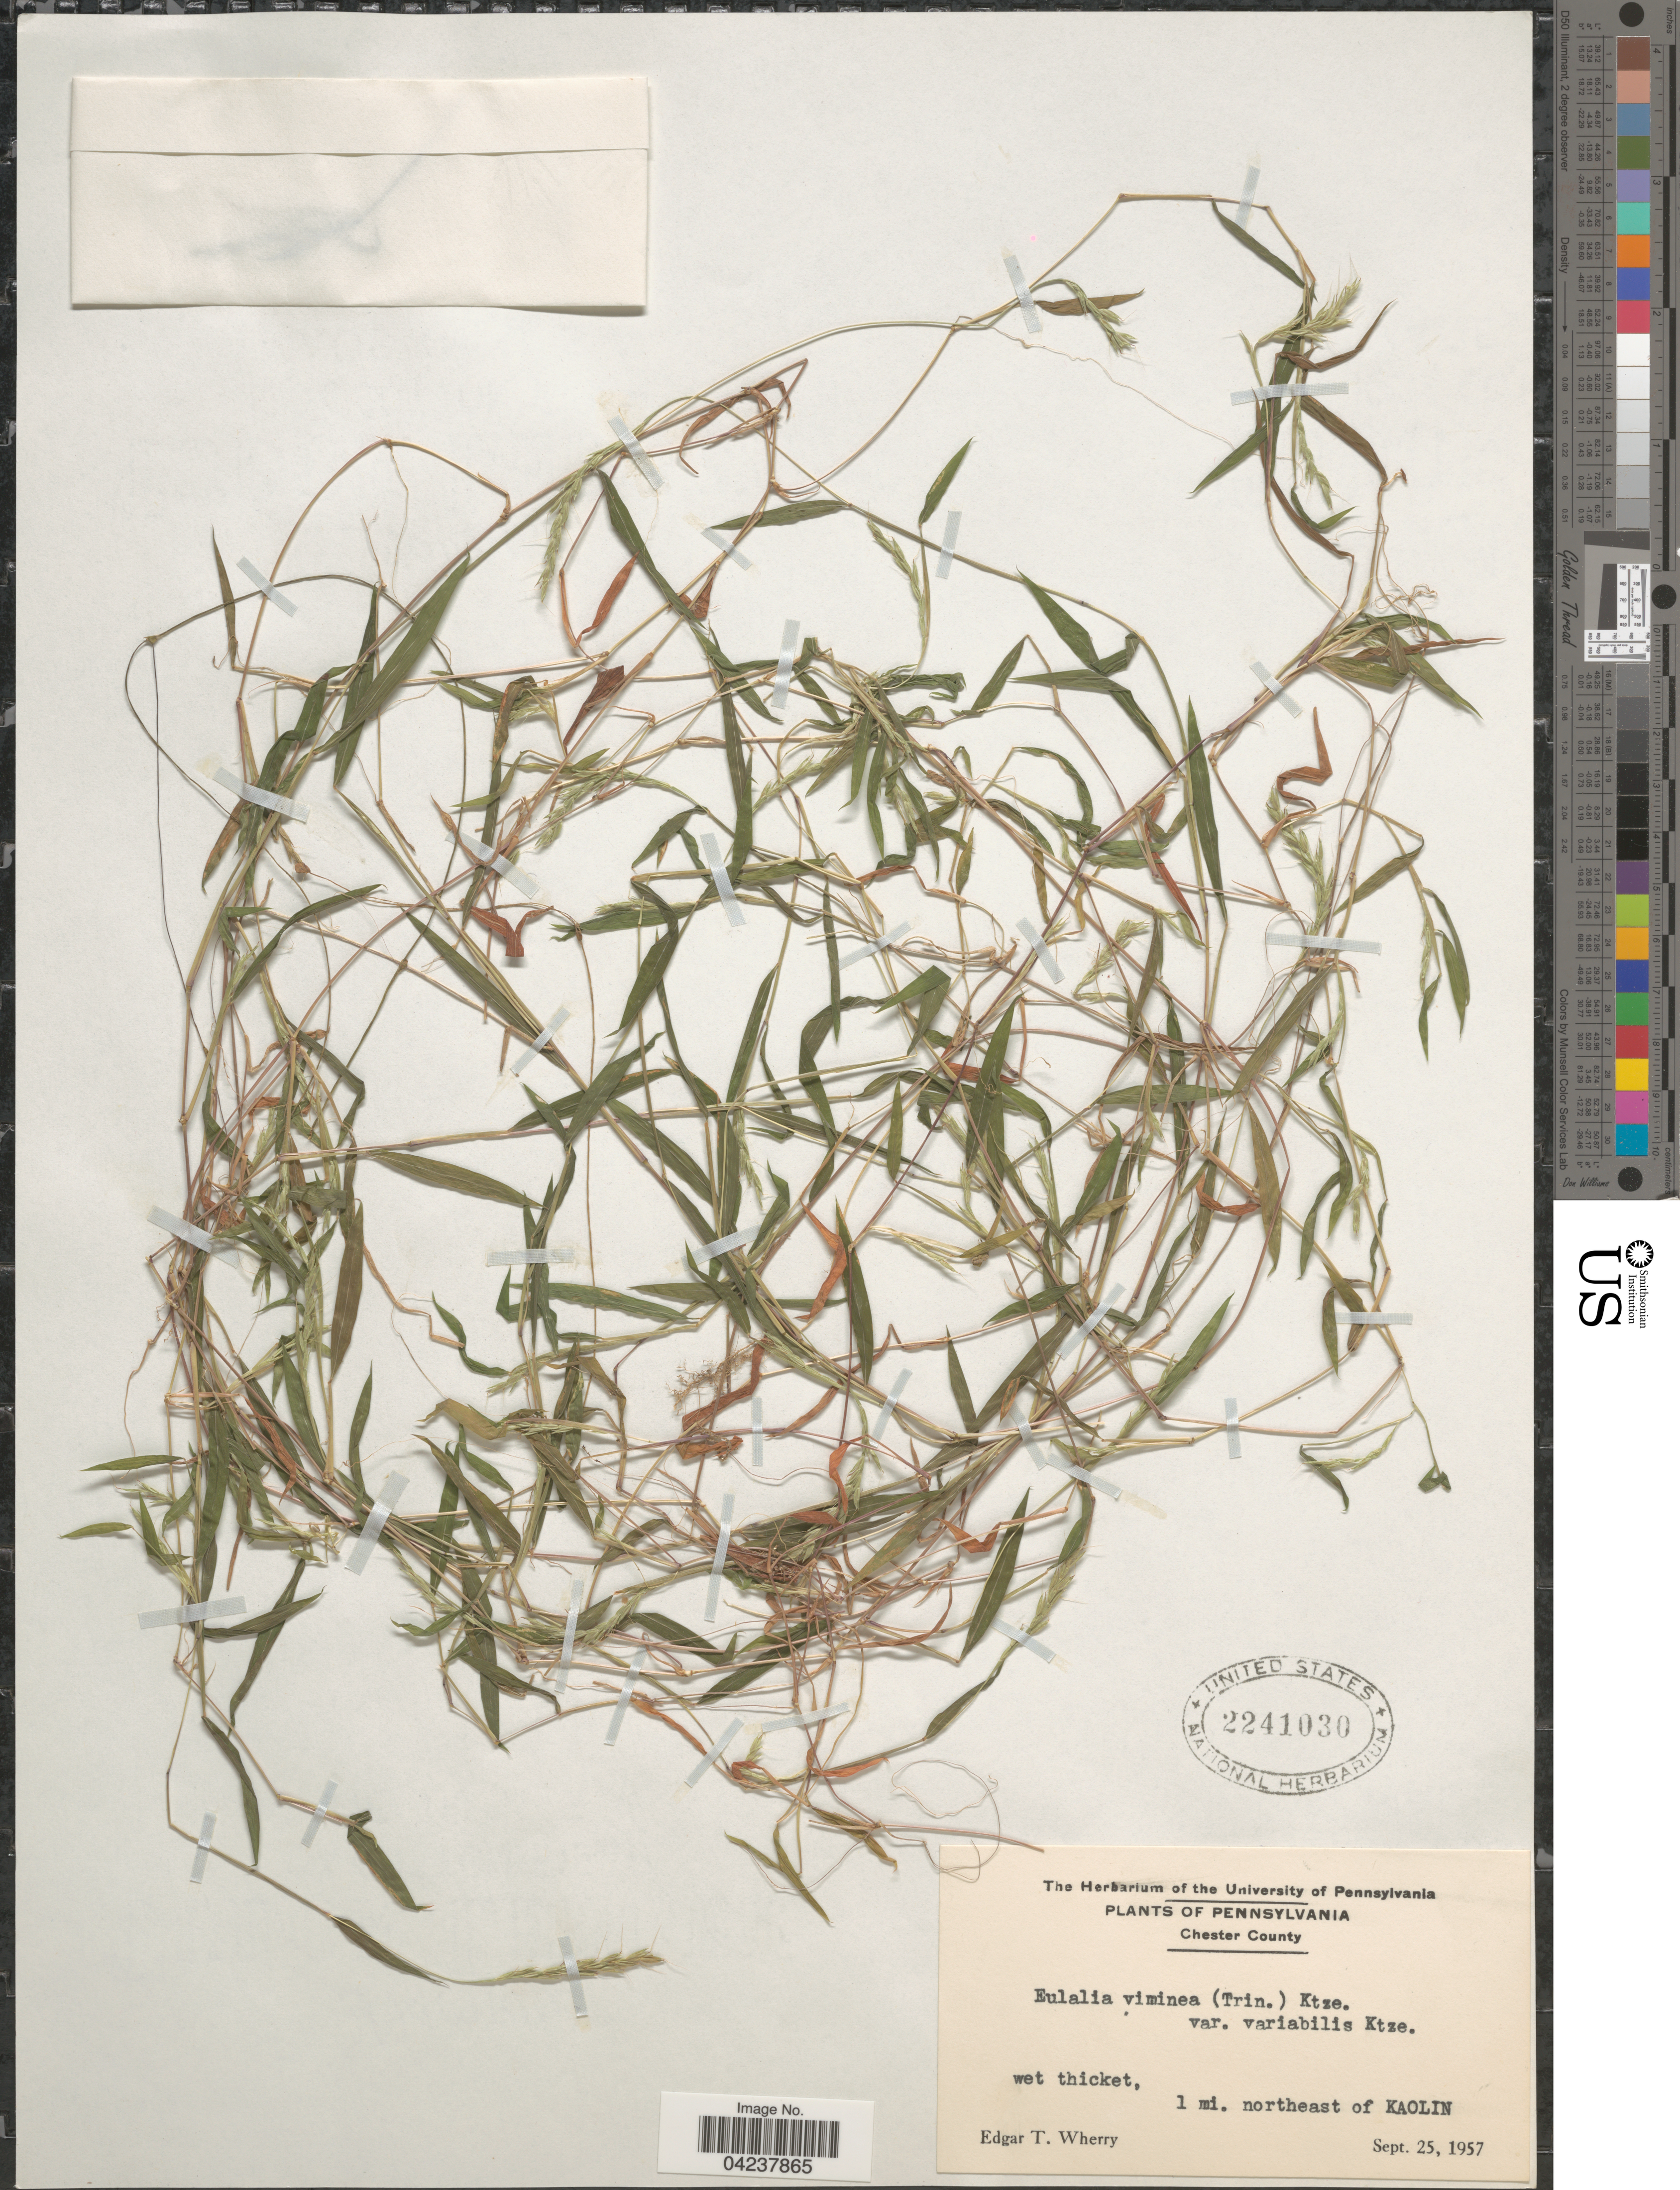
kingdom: Plantae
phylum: Tracheophyta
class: Liliopsida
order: Poales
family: Poaceae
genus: Microstegium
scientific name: Microstegium vimineum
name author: (Trin.) A. Camus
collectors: E. T. Wherry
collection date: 1957-09-25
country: United States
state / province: Pennsylvania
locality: Chester County. 1 mi. northeast of Kaolin.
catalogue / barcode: US 2241030